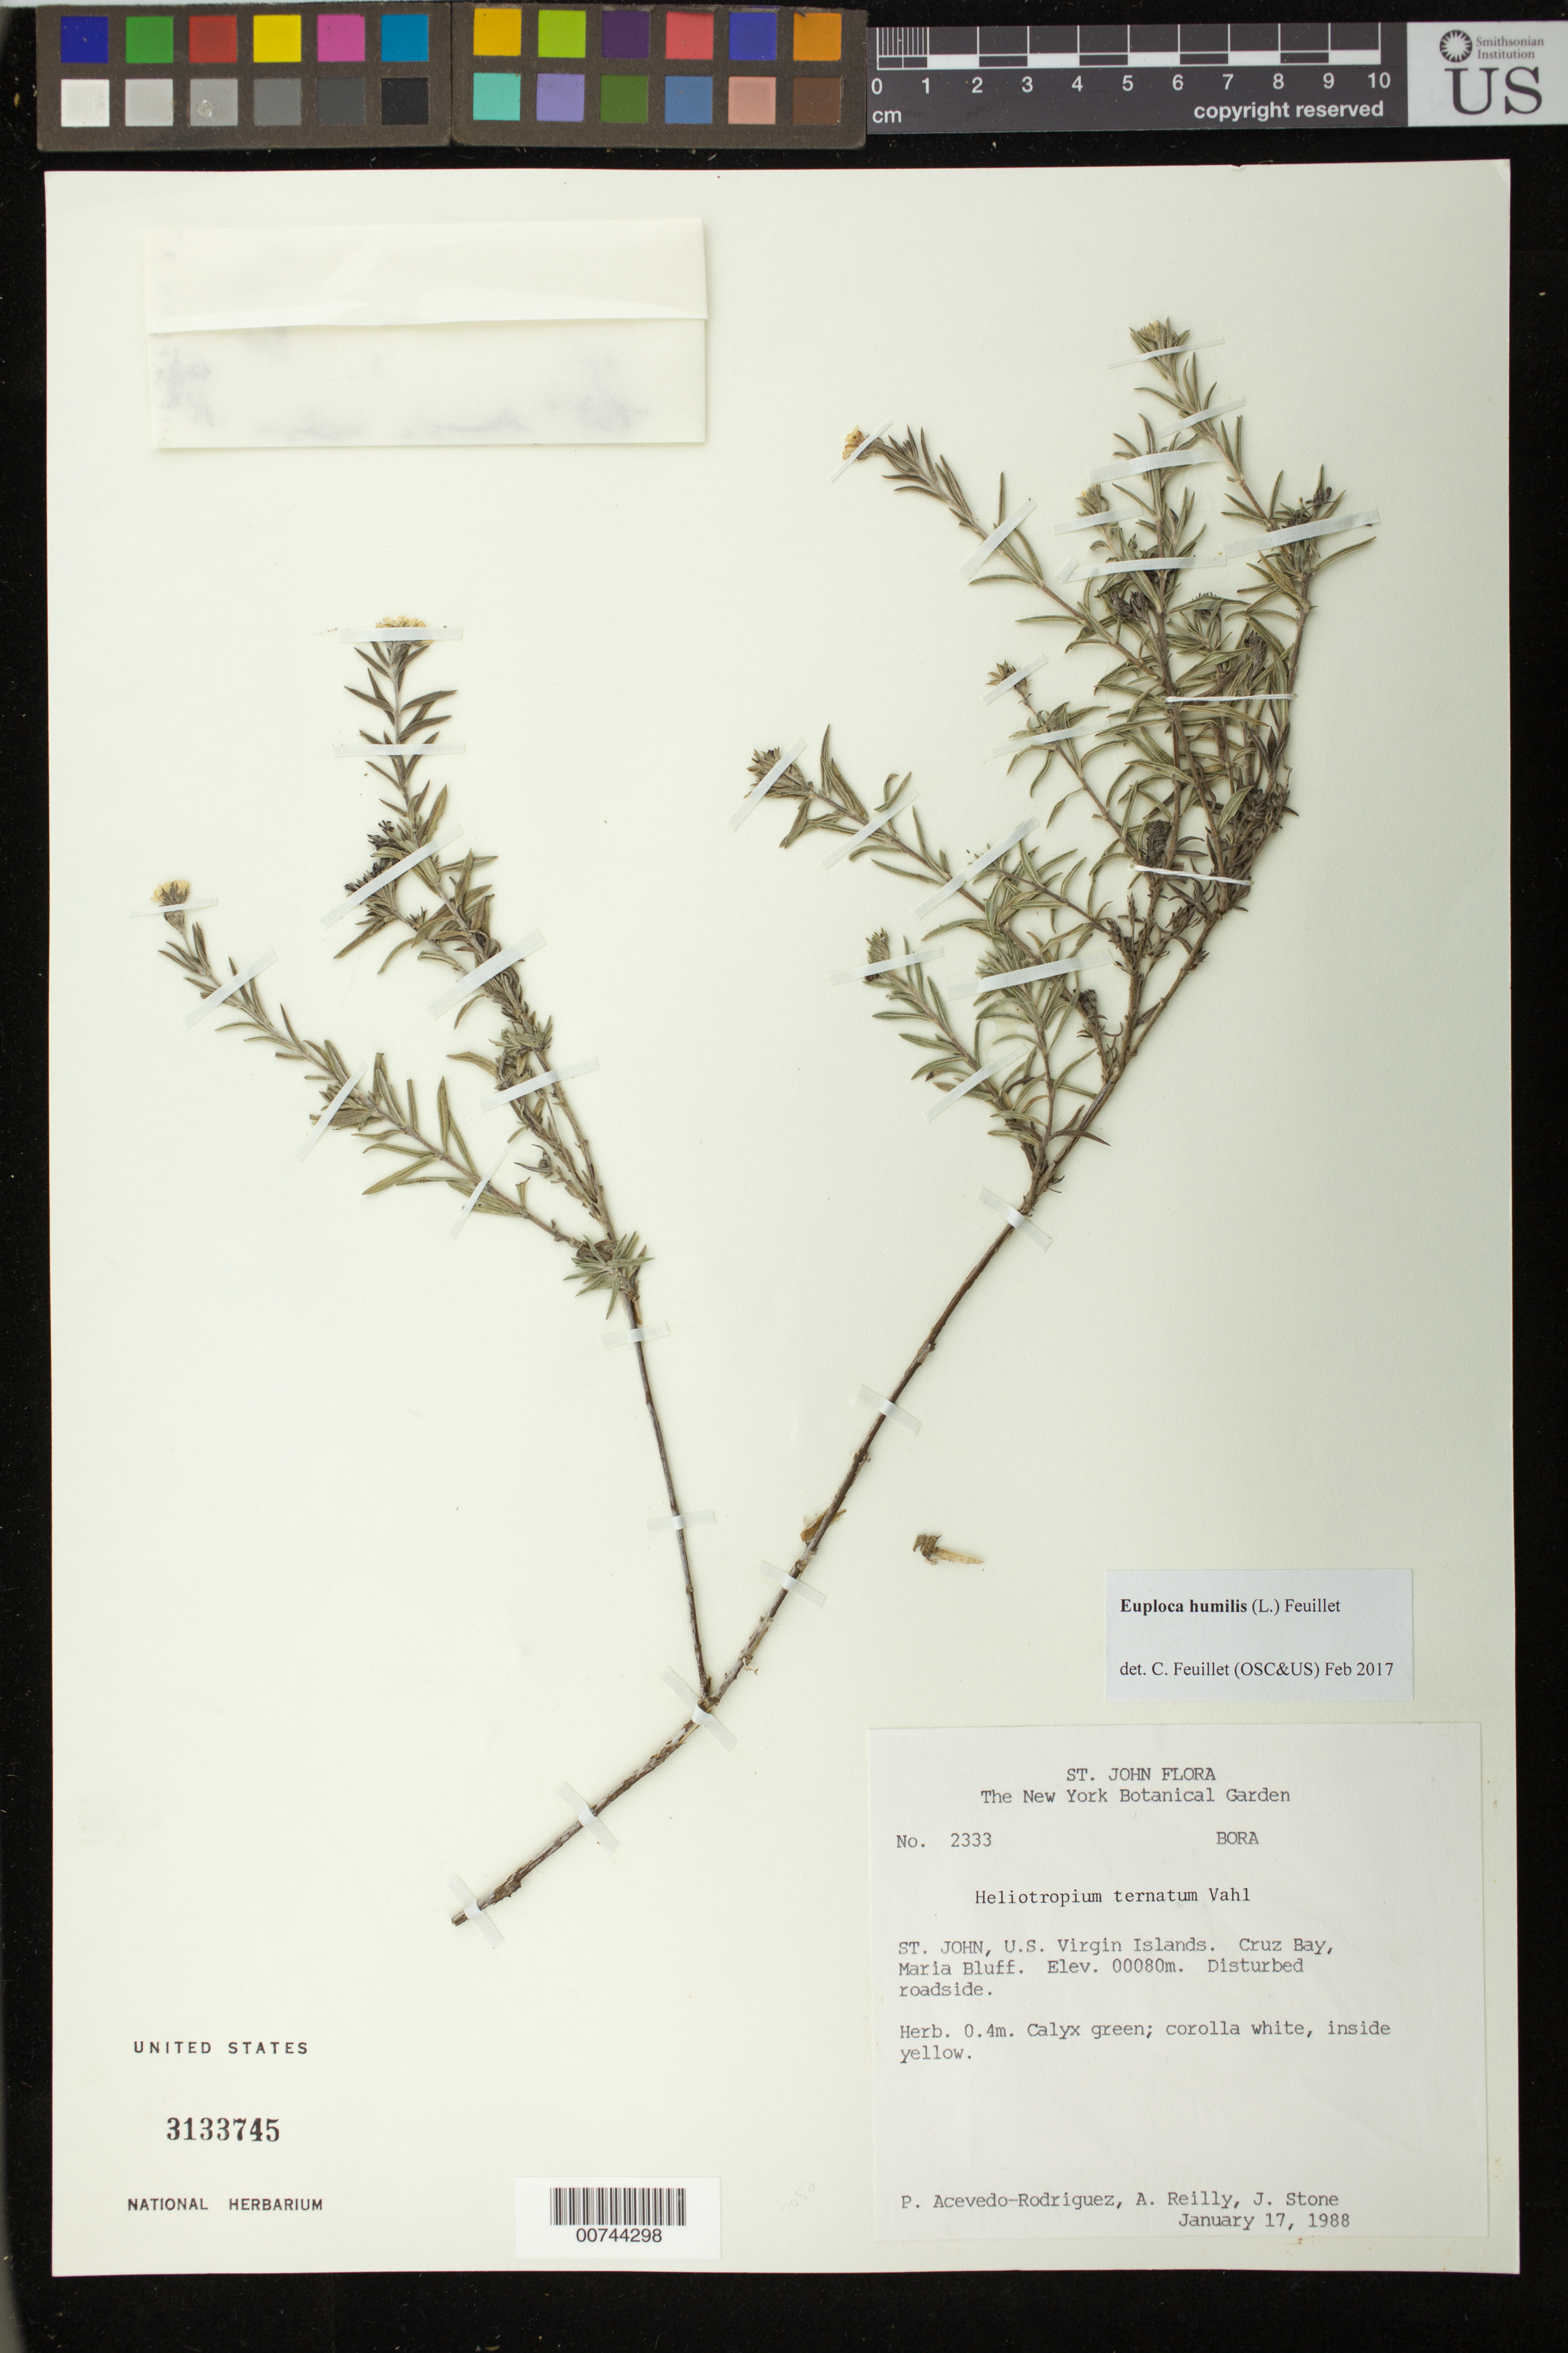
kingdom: Plantae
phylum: Tracheophyta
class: Magnoliopsida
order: Boraginales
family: Heliotropiaceae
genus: Euploca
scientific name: Euploca humilis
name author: (L.) Feuillet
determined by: Feuillet, C.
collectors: P. Acevedo-Rodr., A. Reilly & J. Stone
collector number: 2333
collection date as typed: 17 Jan 1988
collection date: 1988-01-17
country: U.S. Virgin Islands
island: St. John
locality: Cruz Bay Quarter; Maria Bluff.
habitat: Disturbed roadside.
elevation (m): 80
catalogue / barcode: US 3133745